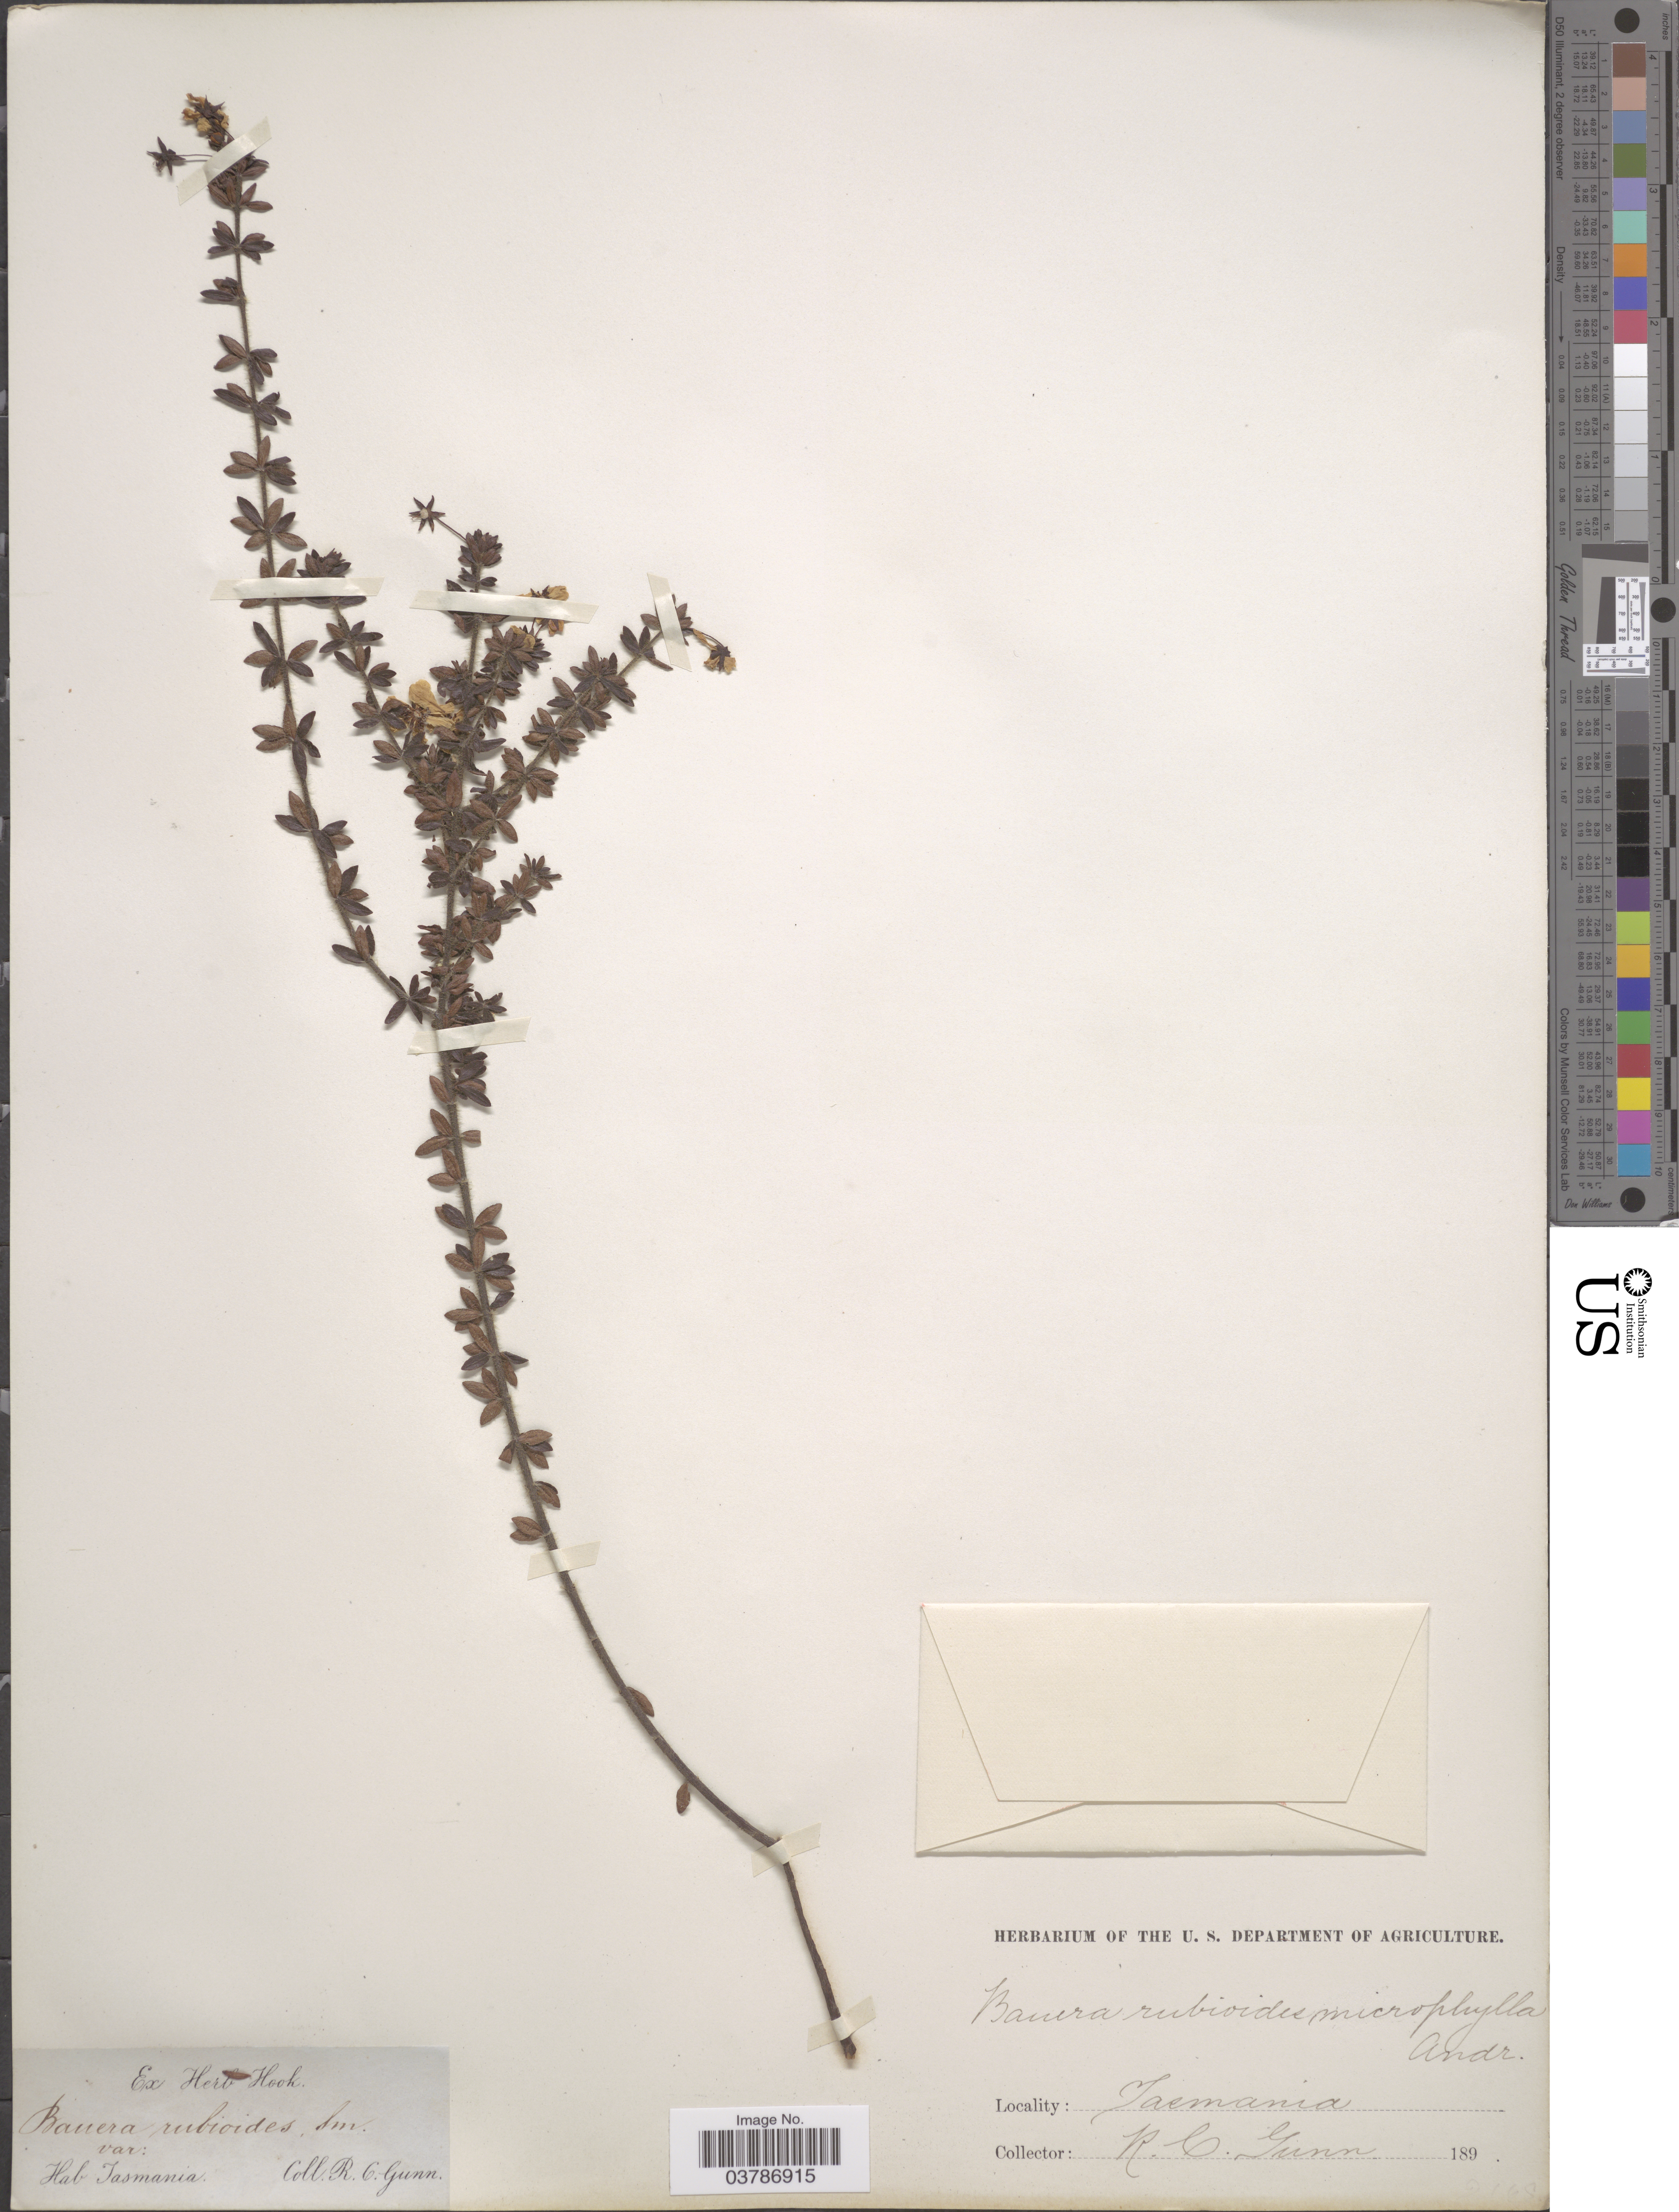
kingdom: Plantae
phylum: Tracheophyta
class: Magnoliopsida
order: Oxalidales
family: Cunoniaceae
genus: Bauera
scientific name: Bauera rubioides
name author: Andrews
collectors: R. Gunn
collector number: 2168*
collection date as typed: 189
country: Australia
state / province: Tasmania